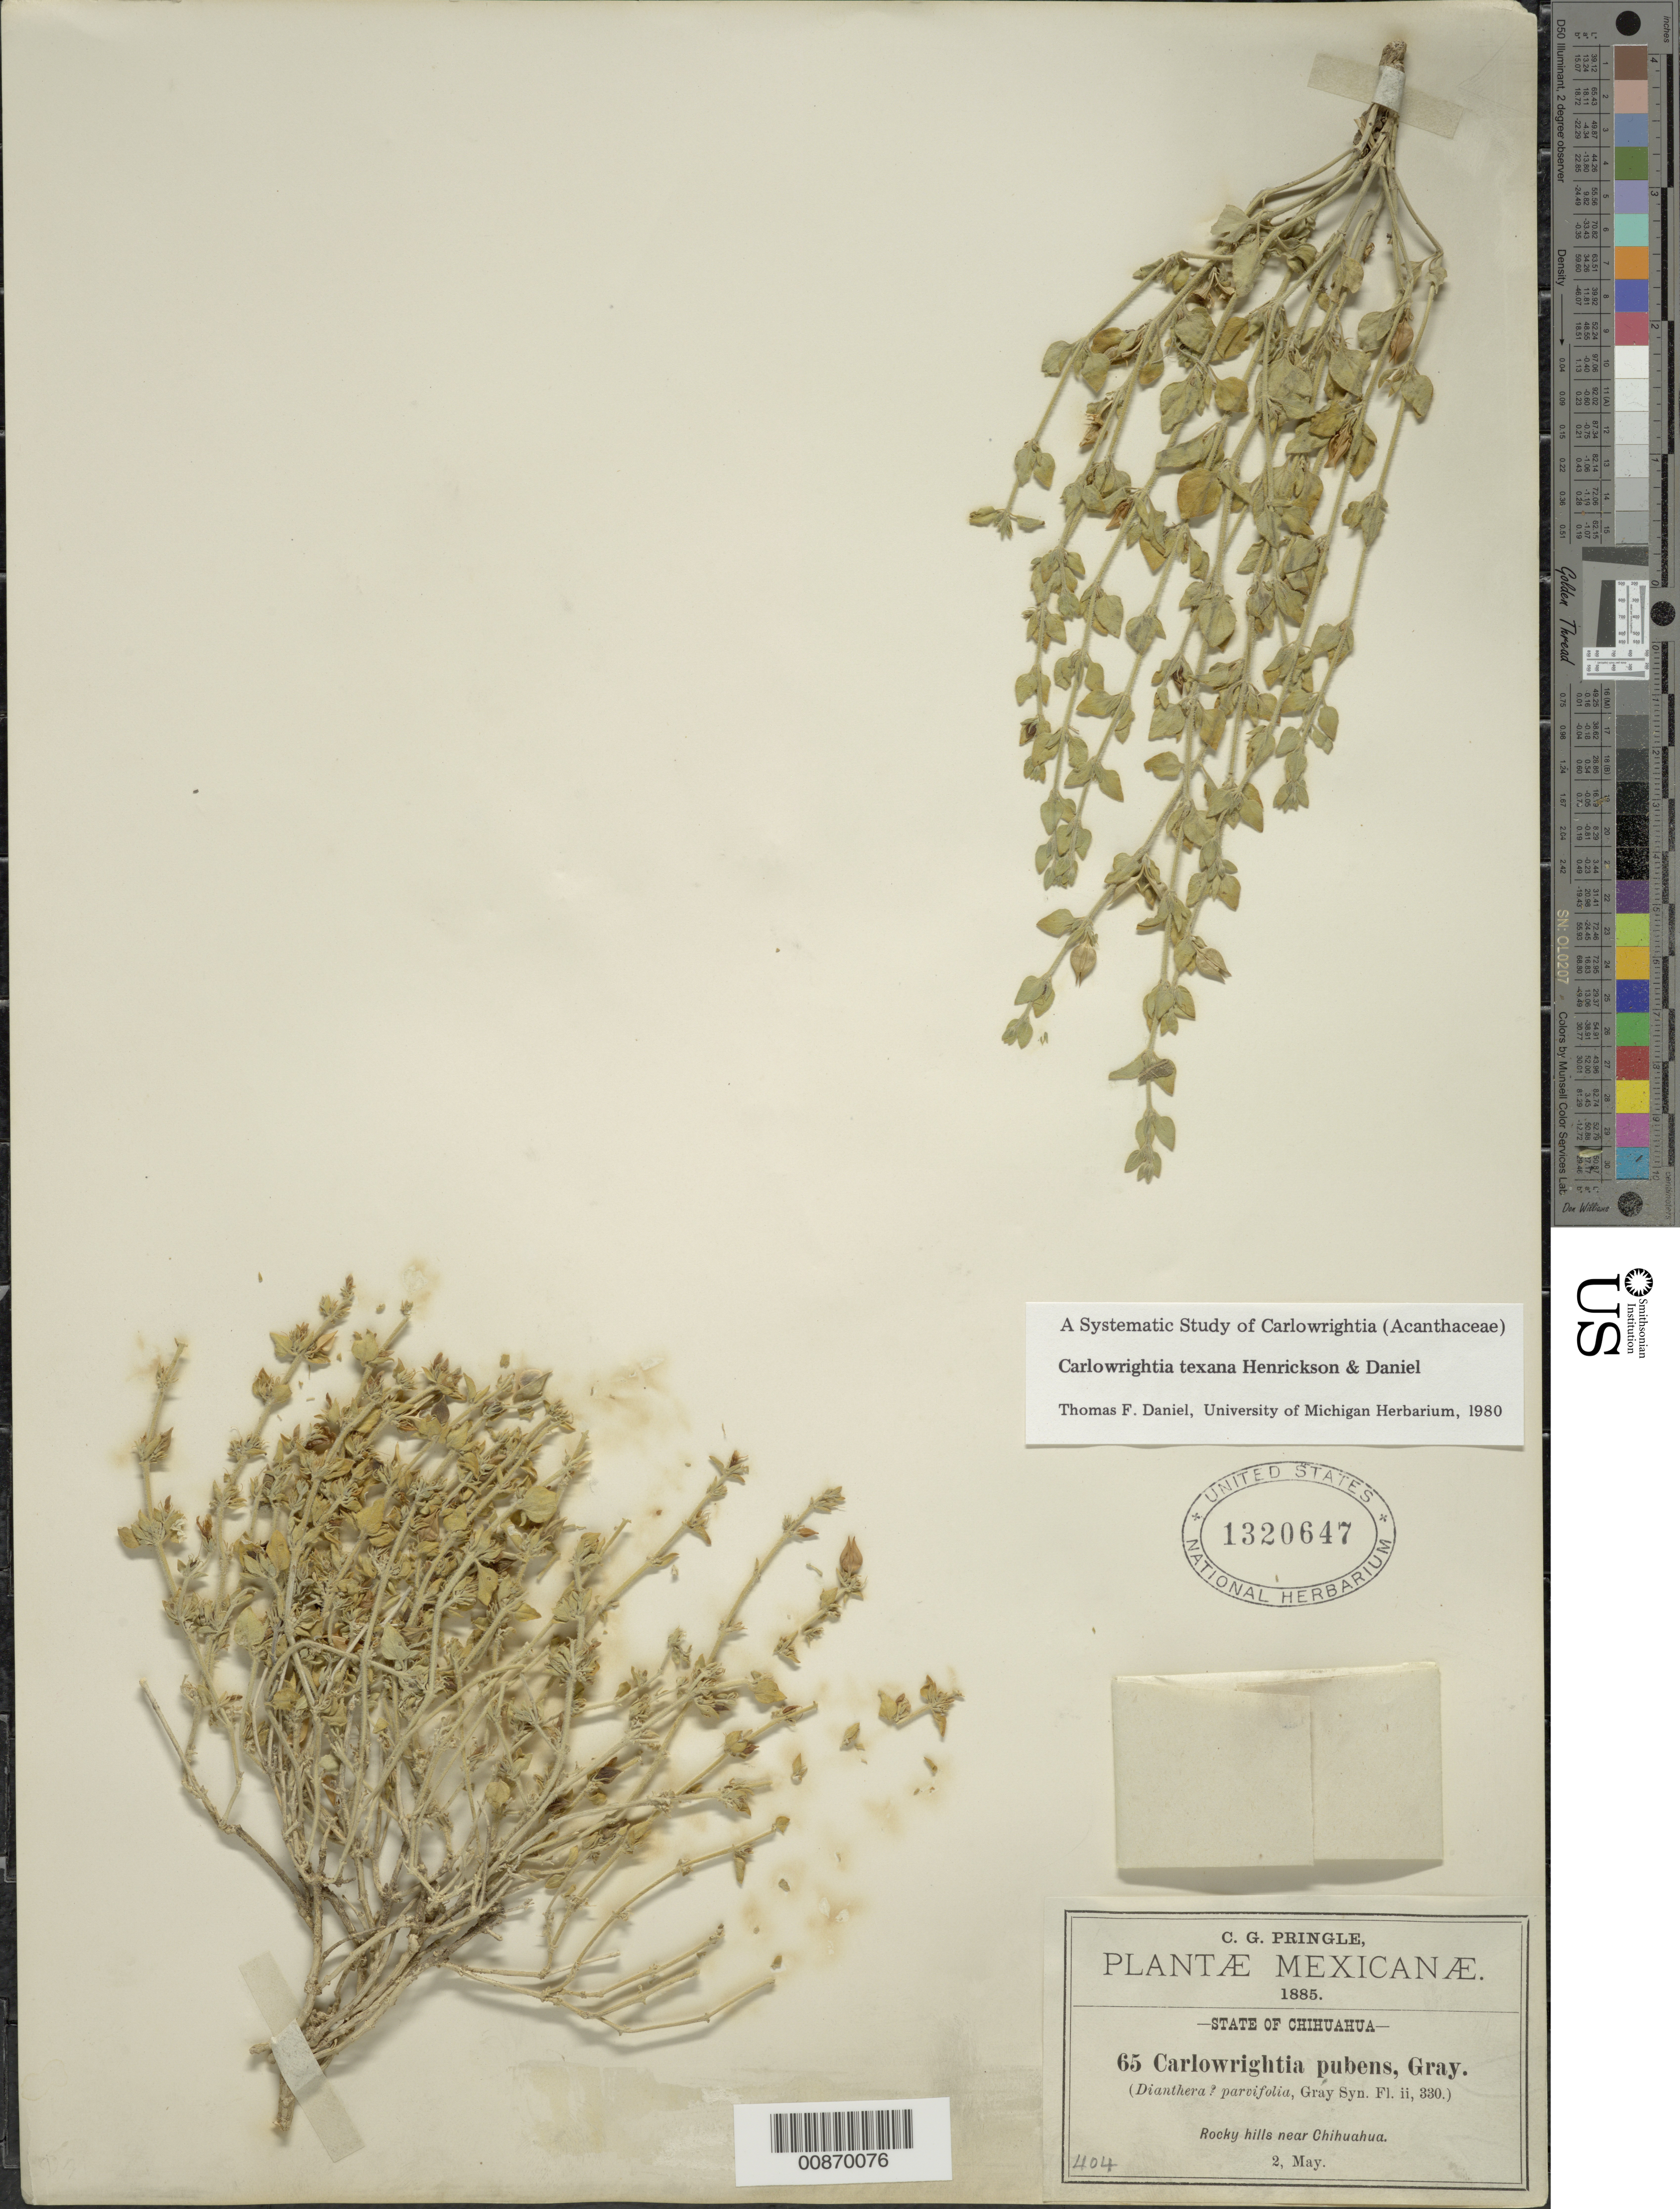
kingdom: Plantae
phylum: Tracheophyta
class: Magnoliopsida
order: Lamiales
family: Acanthaceae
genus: Carlowrightia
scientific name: Carlowrightia texana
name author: Henrickson & T.F. Daniel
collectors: C. G. Pringle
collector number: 65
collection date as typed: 02 May 1885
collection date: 1885-05-02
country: Mexico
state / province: Chihuahua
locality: Near Chihuahua.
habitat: Rocky hills.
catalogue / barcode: US 1320647